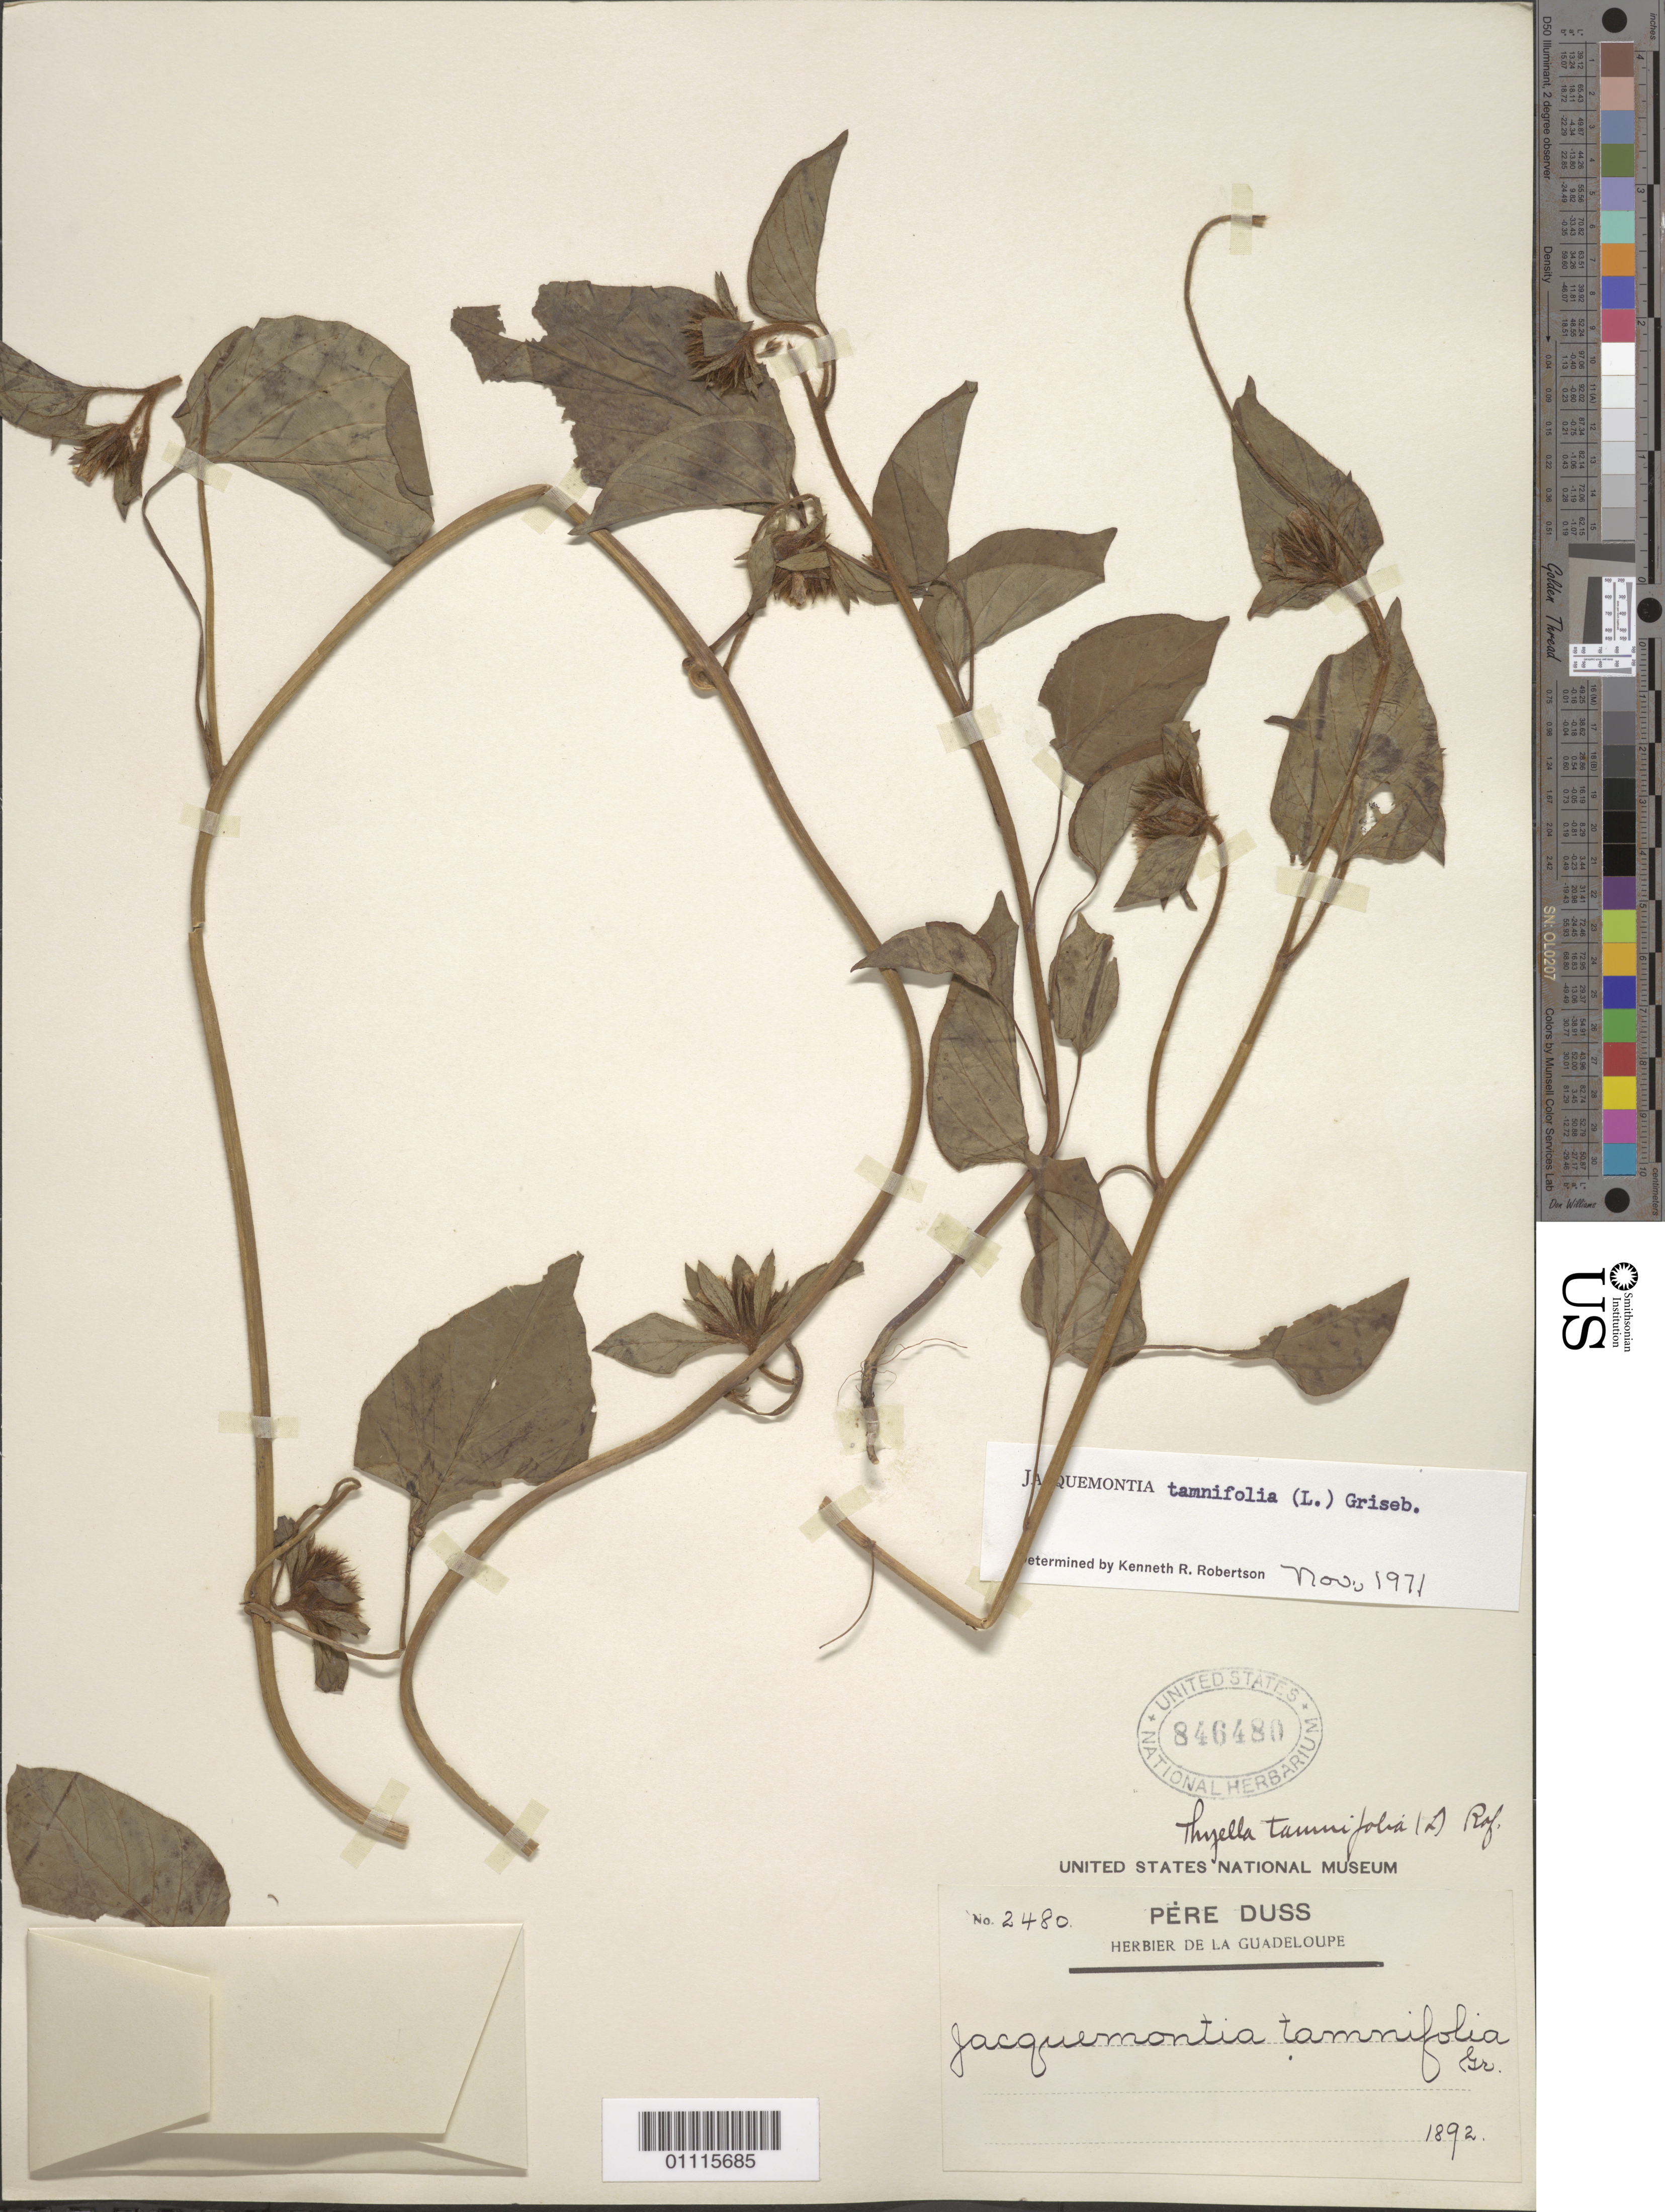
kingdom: Plantae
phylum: Tracheophyta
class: Magnoliopsida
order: Solanales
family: Convolvulaceae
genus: Jacquemontia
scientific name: Jacquemontia tamnifolia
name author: (L.) Griseb.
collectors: Père Duss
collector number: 2480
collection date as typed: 1892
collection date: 1892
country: Guadeloupe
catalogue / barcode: US 846480